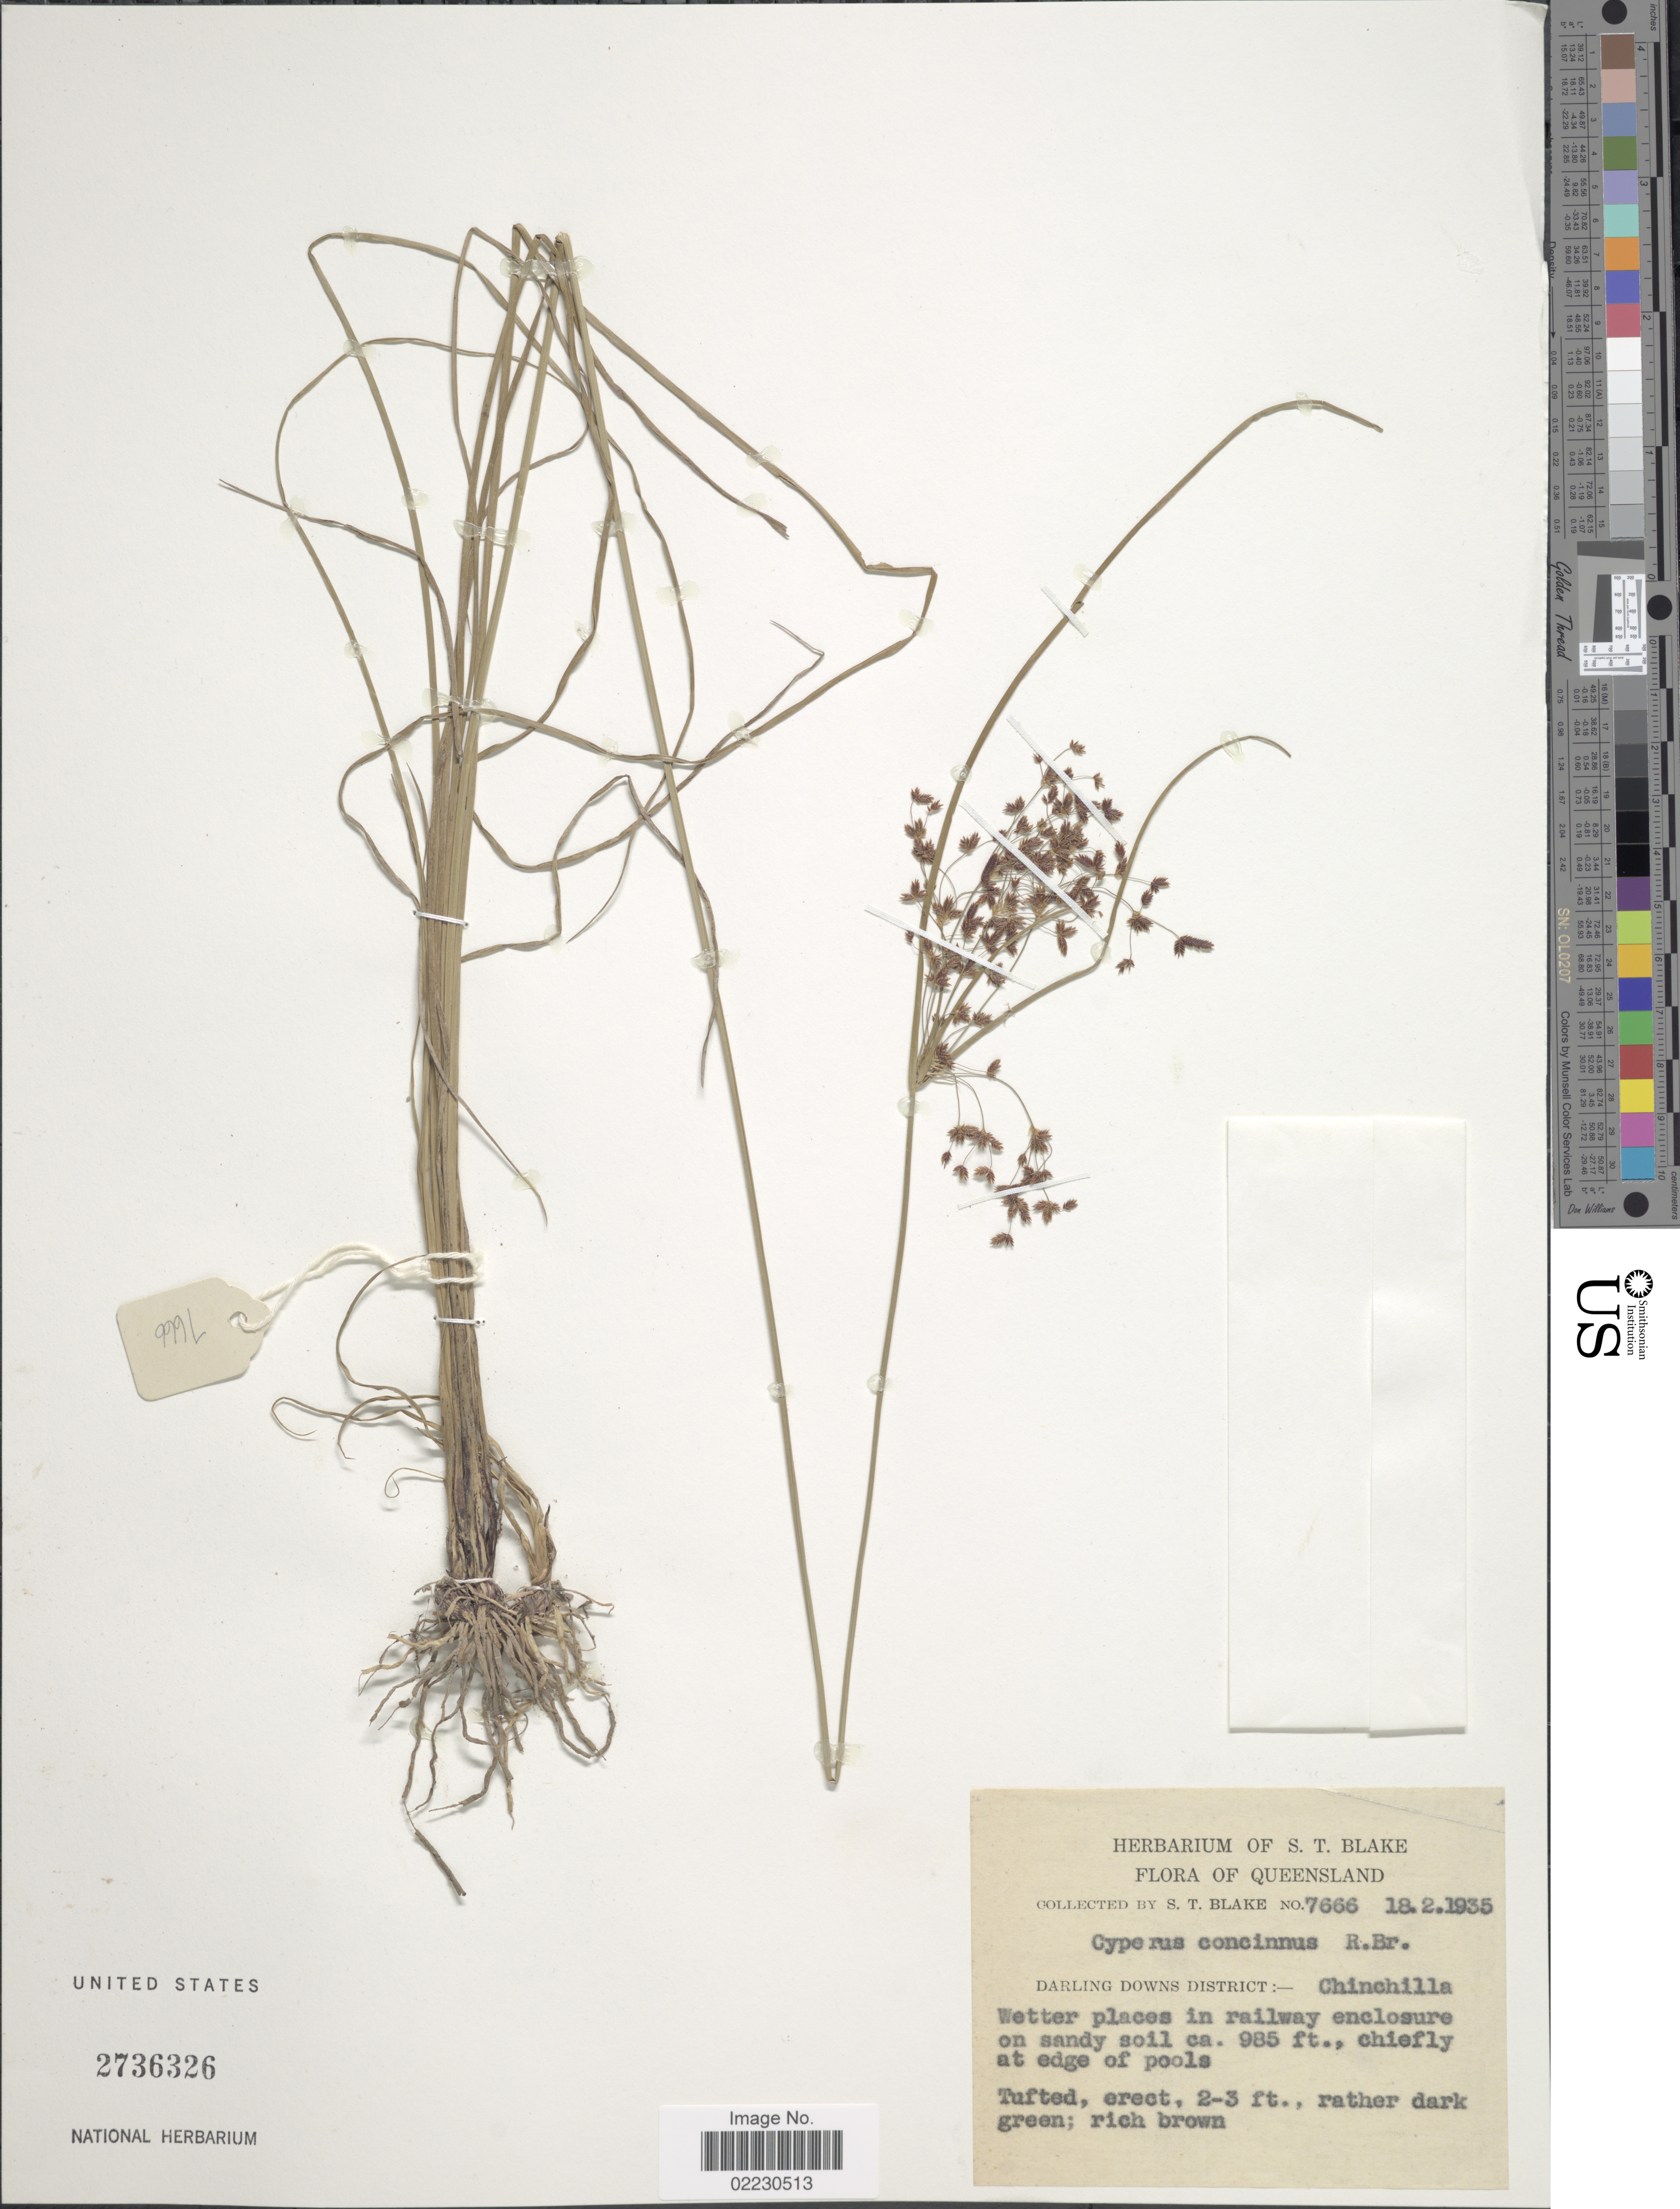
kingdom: Plantae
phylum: Tracheophyta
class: Liliopsida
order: Poales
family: Cyperaceae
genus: Cyperus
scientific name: Cyperus concinnus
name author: R. Br.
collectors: S. T. Blake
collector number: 7666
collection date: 1935-02-18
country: Australia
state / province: Queensland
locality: Darling Downs District: Chinchilla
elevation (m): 300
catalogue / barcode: US 2736326